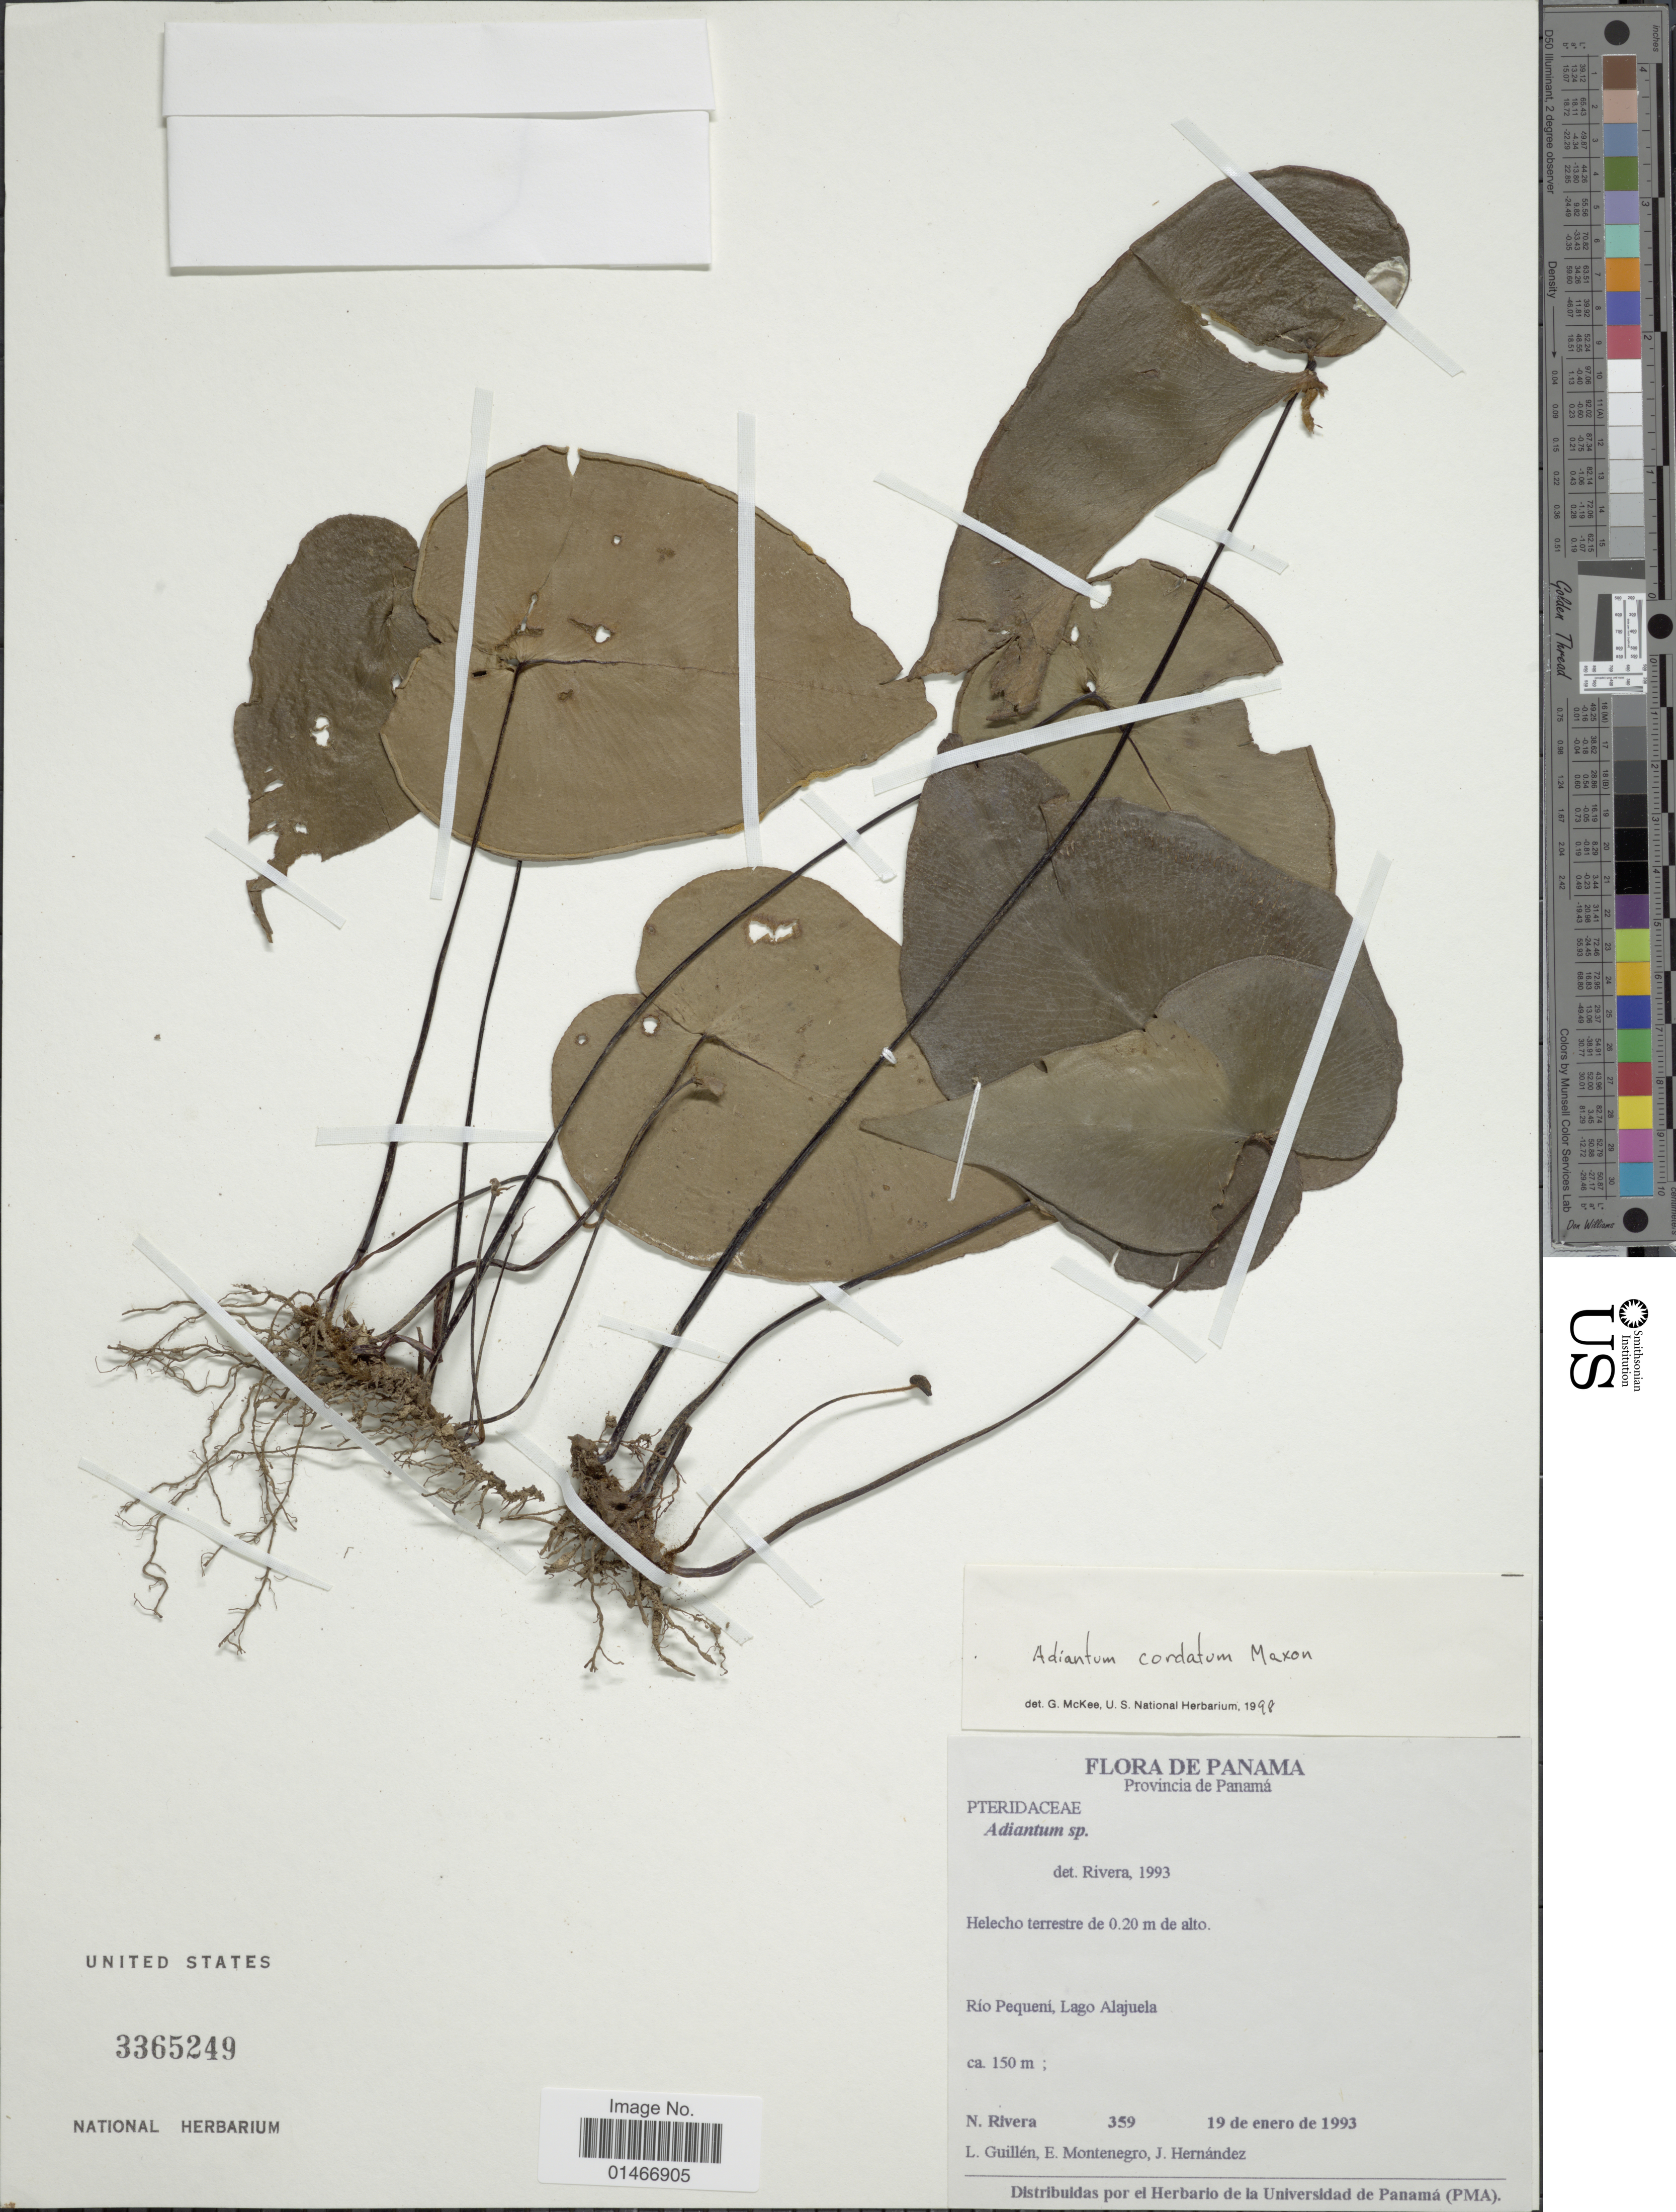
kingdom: Plantae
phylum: Tracheophyta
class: Polypodiopsida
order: Polypodiales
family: Pteridaceae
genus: Adiantum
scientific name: Adiantum cordatum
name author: Maxon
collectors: L. Guillén, E. Montenegro & J. Hernandez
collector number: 359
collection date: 1993-01-19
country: Costa Rica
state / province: Alajuela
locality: Provincia de Panama. Rio Pequeni, Lago Alajuela.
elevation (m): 150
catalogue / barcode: US 3365249